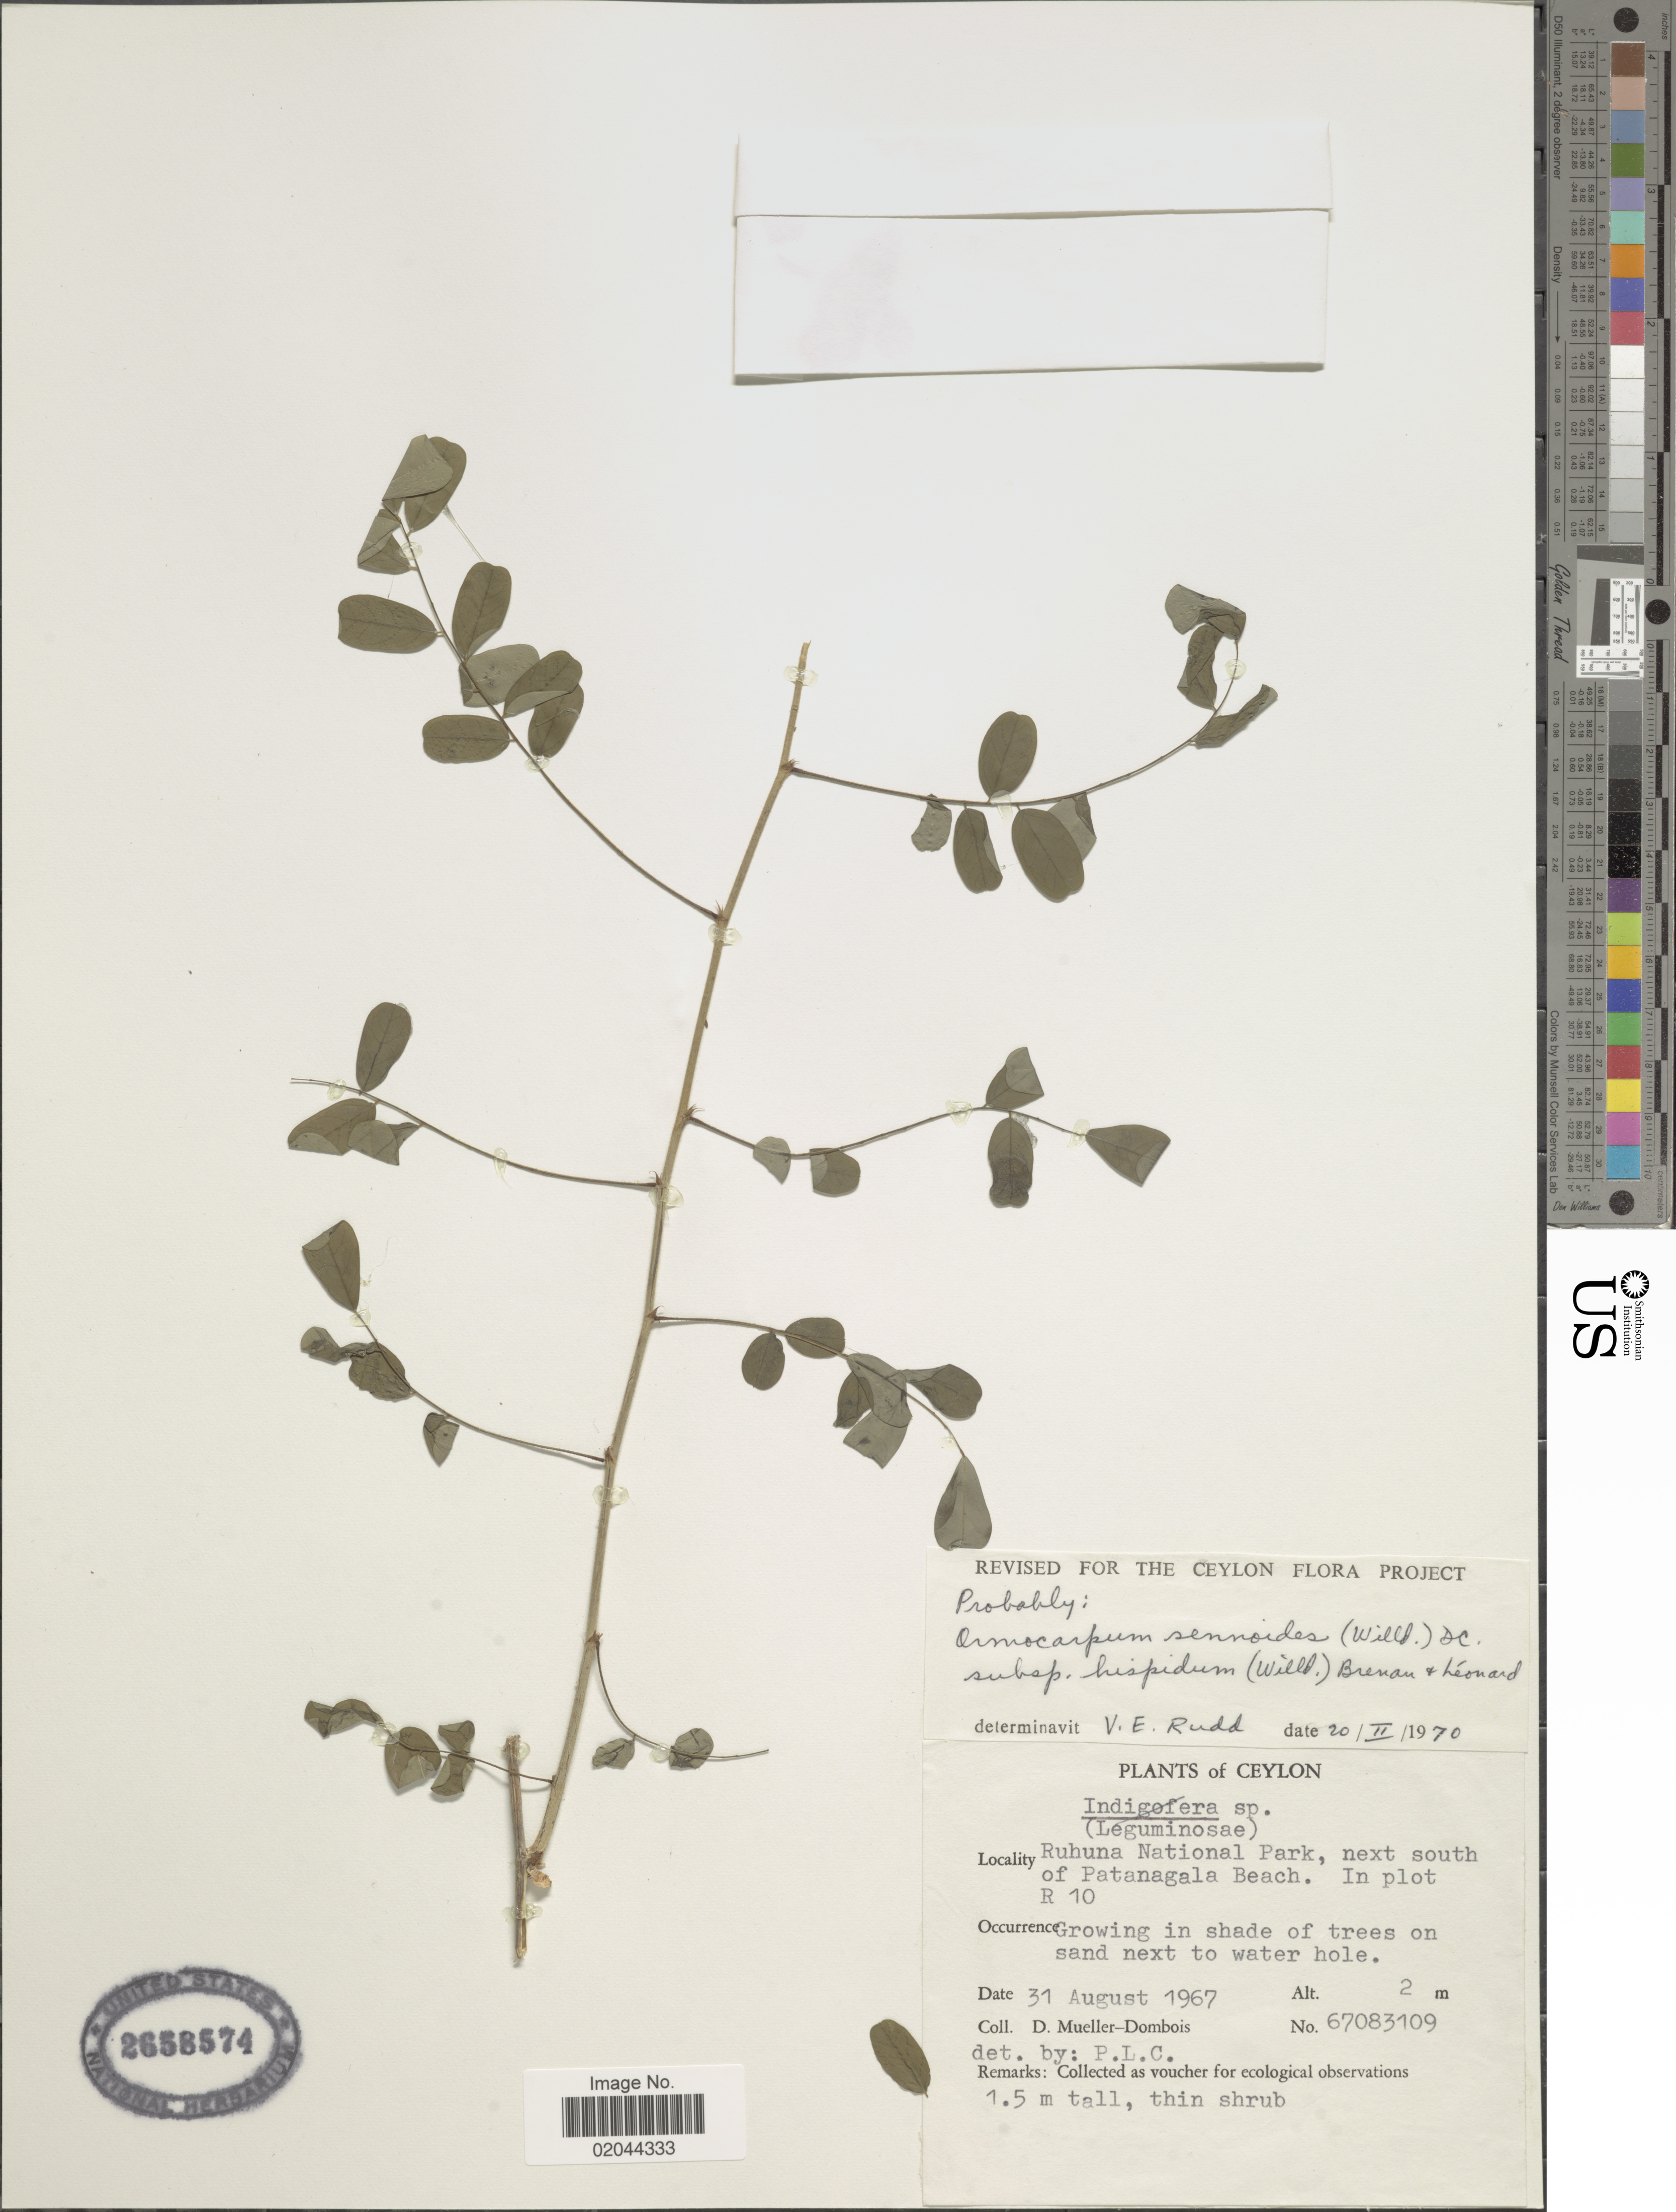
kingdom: Plantae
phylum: Tracheophyta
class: Magnoliopsida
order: Fabales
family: Fabaceae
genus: Ormocarpum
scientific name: Ormocarpum sennoides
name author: (Willd.) DC.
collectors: D. Mueller-Dombois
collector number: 67083109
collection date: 1967-08-31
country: Sri Lanka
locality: Ceylon, Ruhuna National Park, next south of Patanagala Beach, in plot R10, growing in shade of trees on sand next to water hole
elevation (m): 2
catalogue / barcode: US 2658574